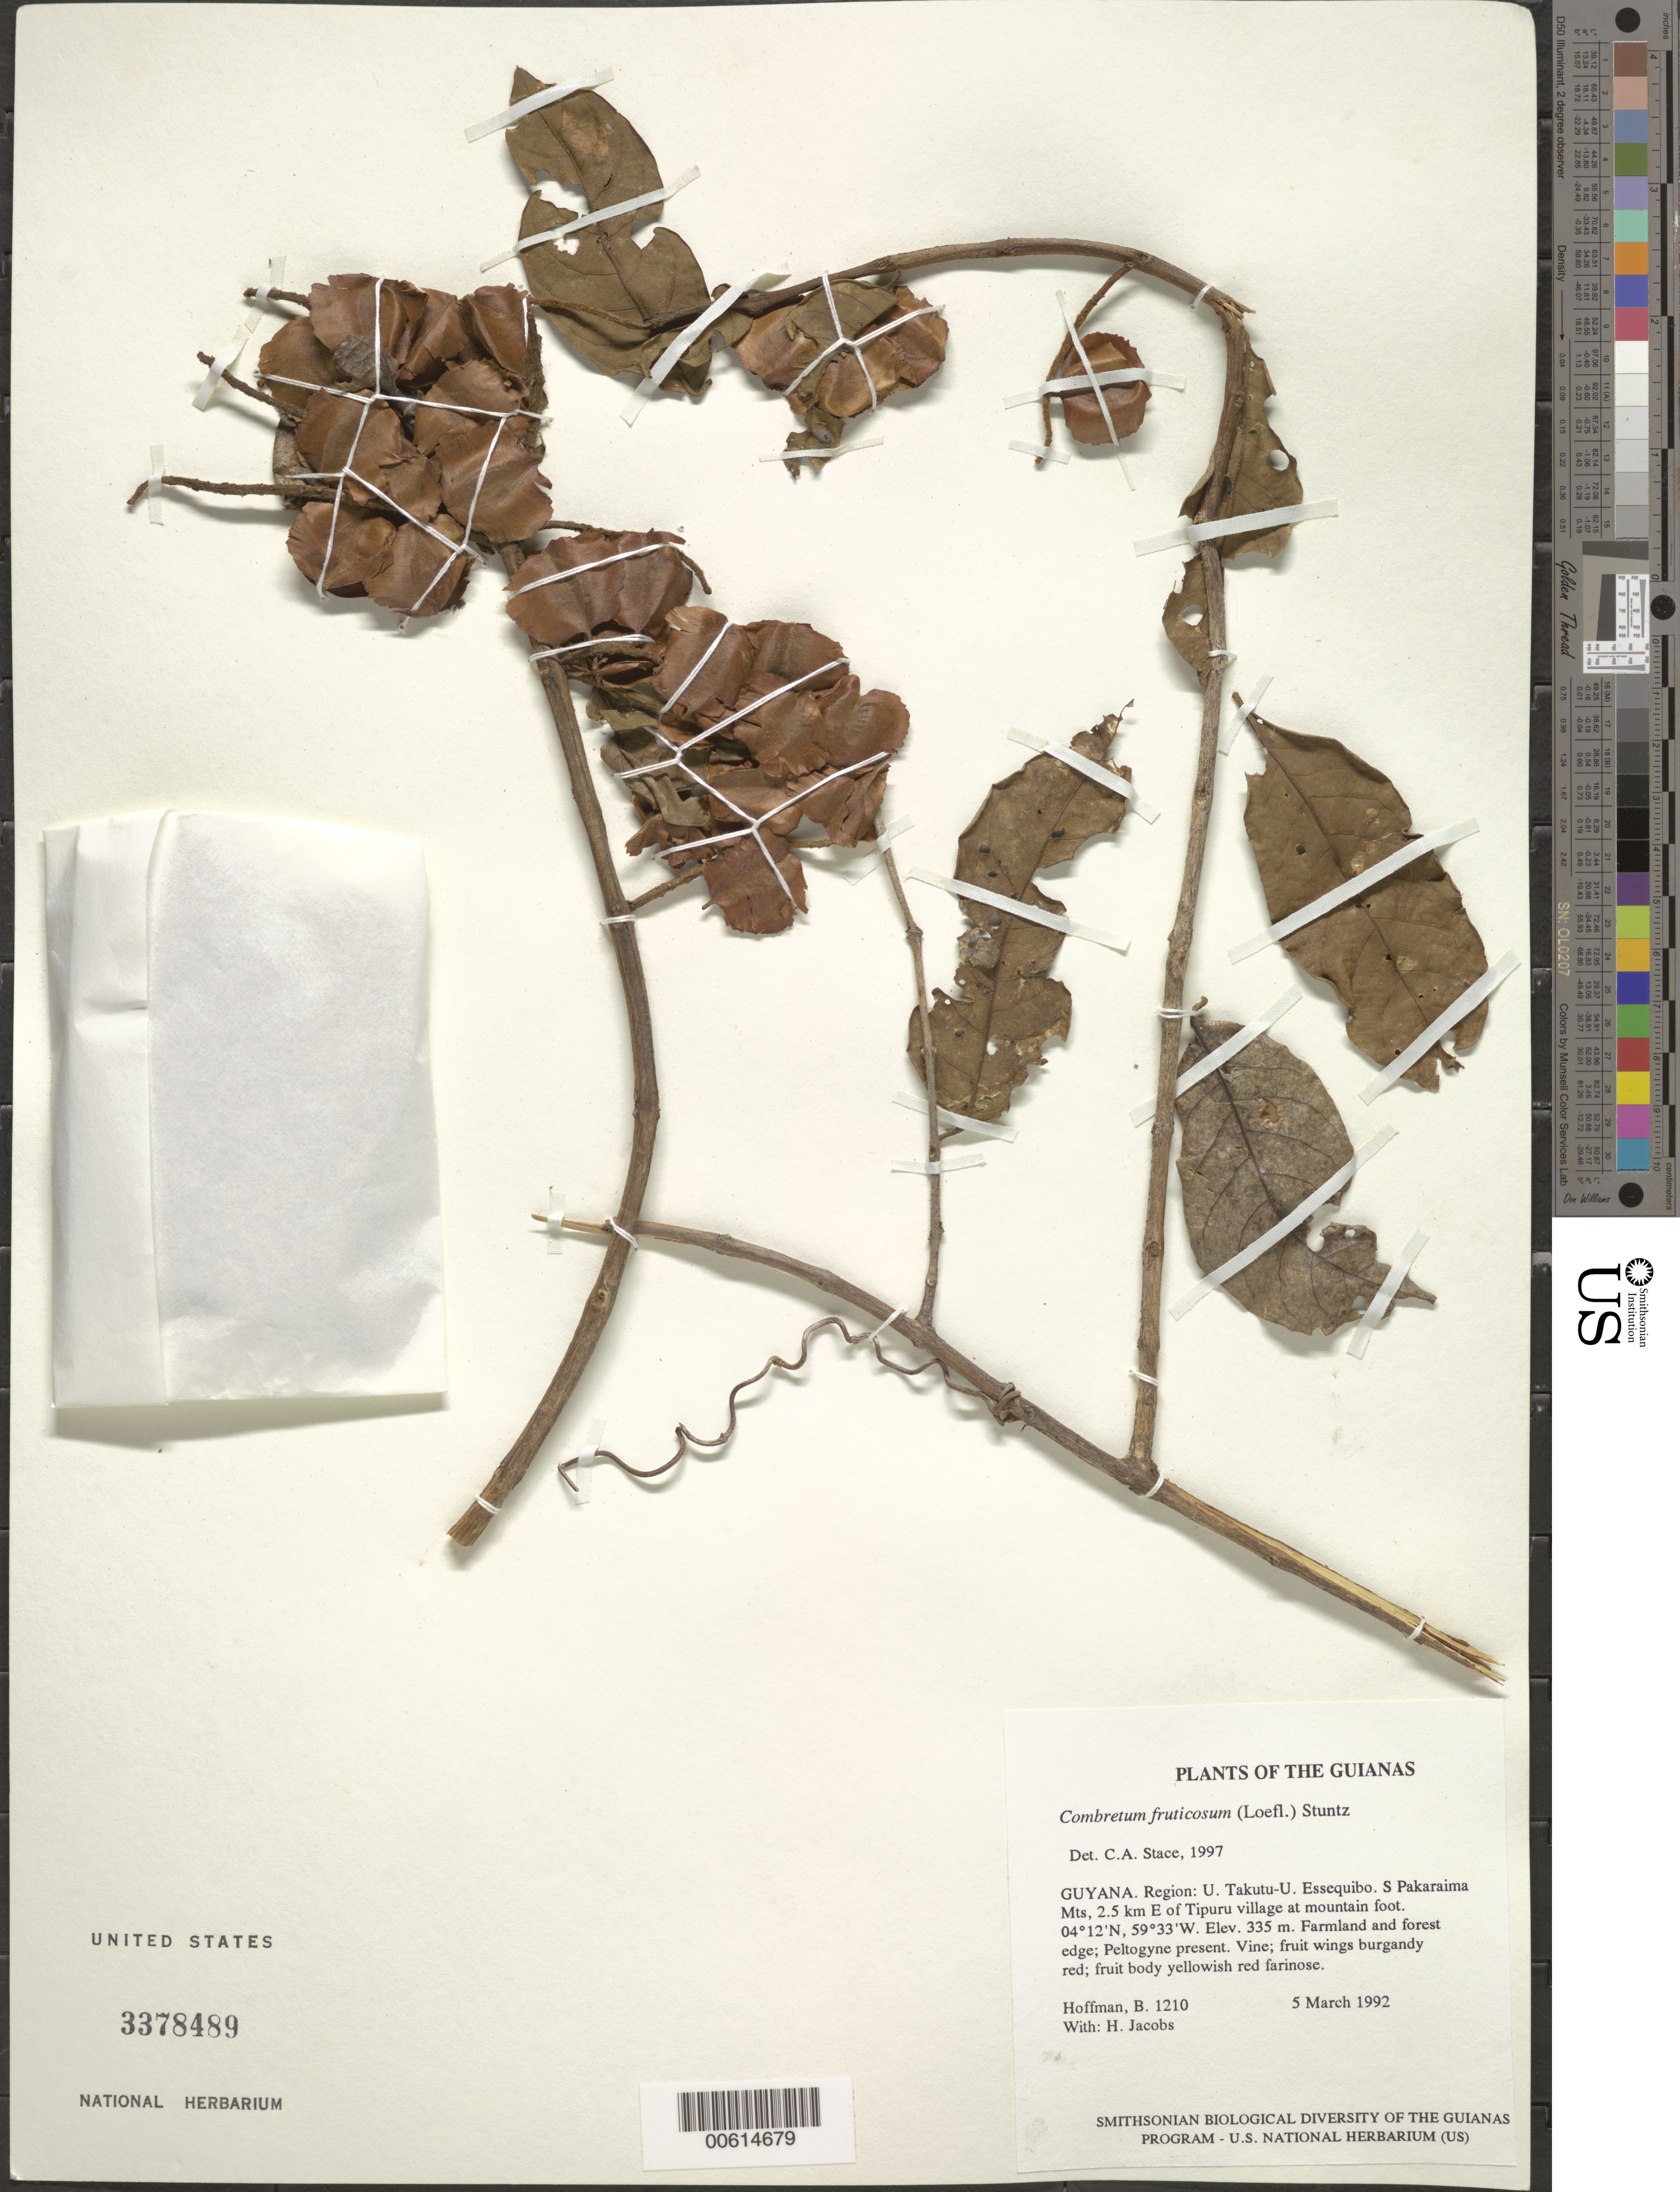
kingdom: Plantae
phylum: Tracheophyta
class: Magnoliopsida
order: Myrtales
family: Combretaceae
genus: Combretum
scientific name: Combretum fruticosum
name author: (Loefl.) Stuntz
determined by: Stace, C. A.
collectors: B. Hoffman & H. Jacobs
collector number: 1210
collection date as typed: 5 March 1992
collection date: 1992-03-05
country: Guyana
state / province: U. Takutu-U. Essequibo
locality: S Pakaraima Mts, 2.5 km E of Tipuru Village at mountain foot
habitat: Farmland and forest edge; Peltogyne present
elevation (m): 335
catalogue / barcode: US 3378489